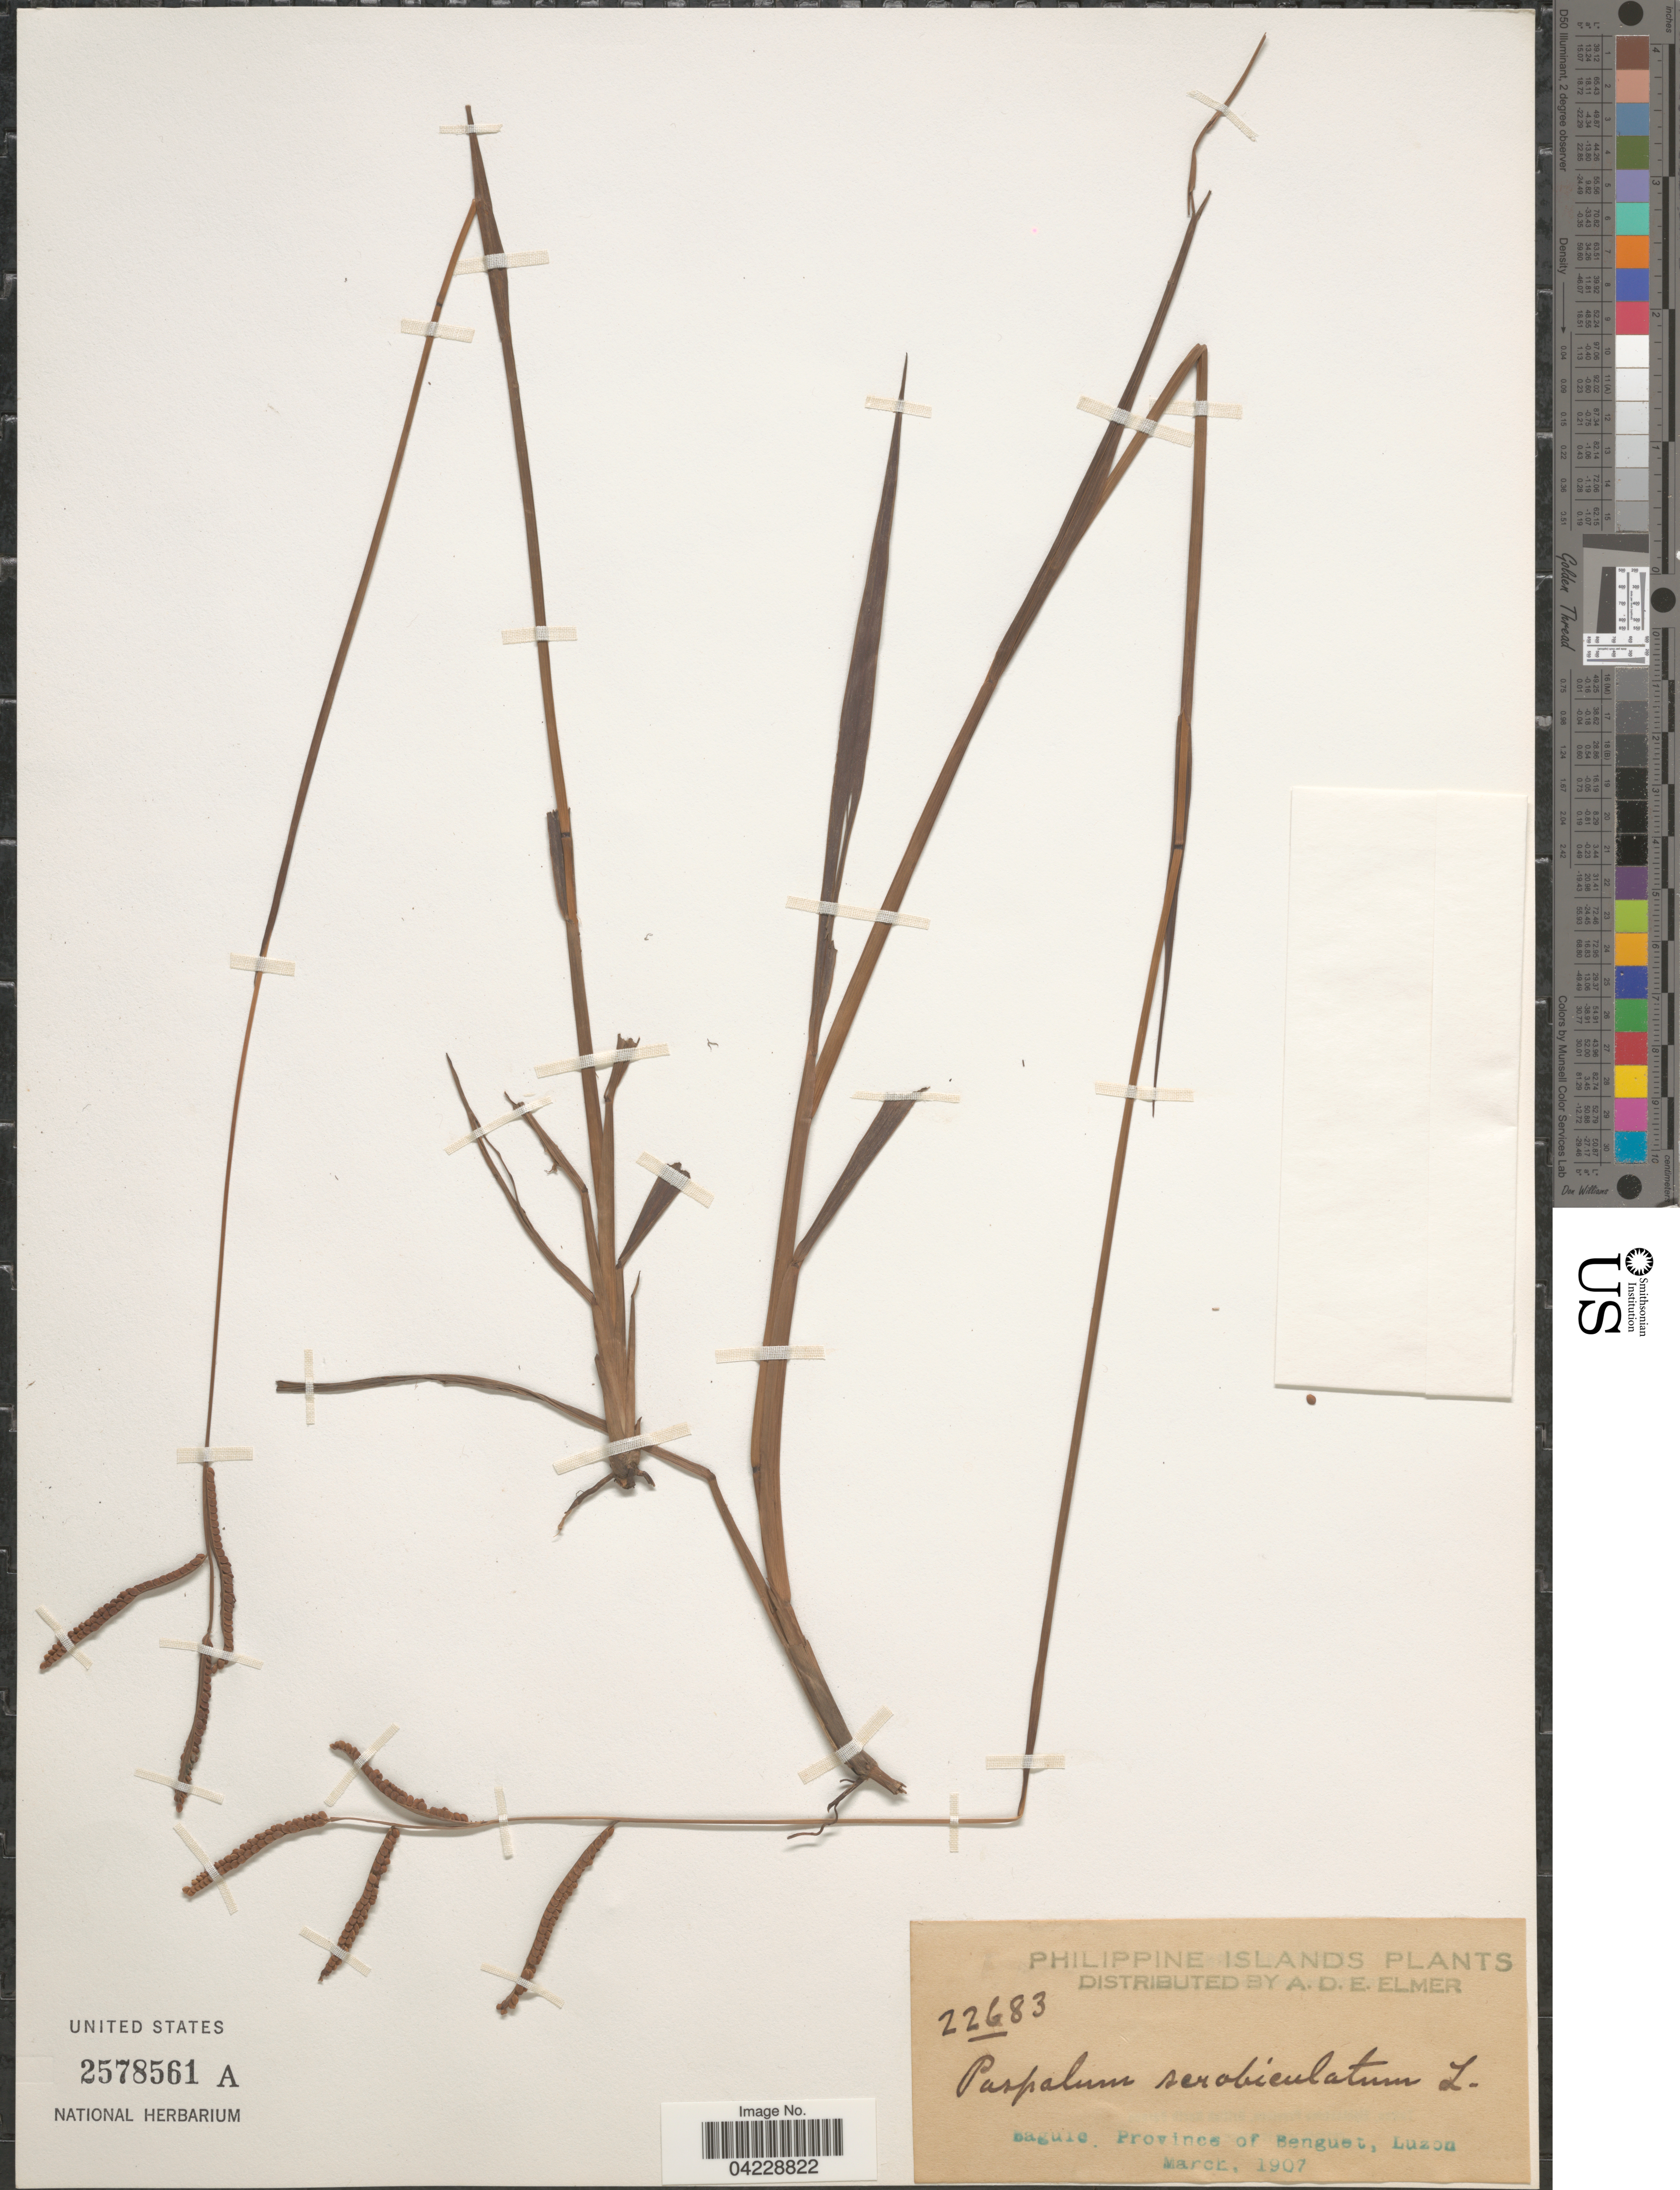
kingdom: Plantae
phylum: Tracheophyta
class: Liliopsida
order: Poales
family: Poaceae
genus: Paspalum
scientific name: Paspalum scrobiculatum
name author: L.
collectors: A. D. E. Elmer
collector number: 22683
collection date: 1907-03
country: Philippines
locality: Baguio, Province of Benguet, Luzon.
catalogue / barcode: US 2578561A